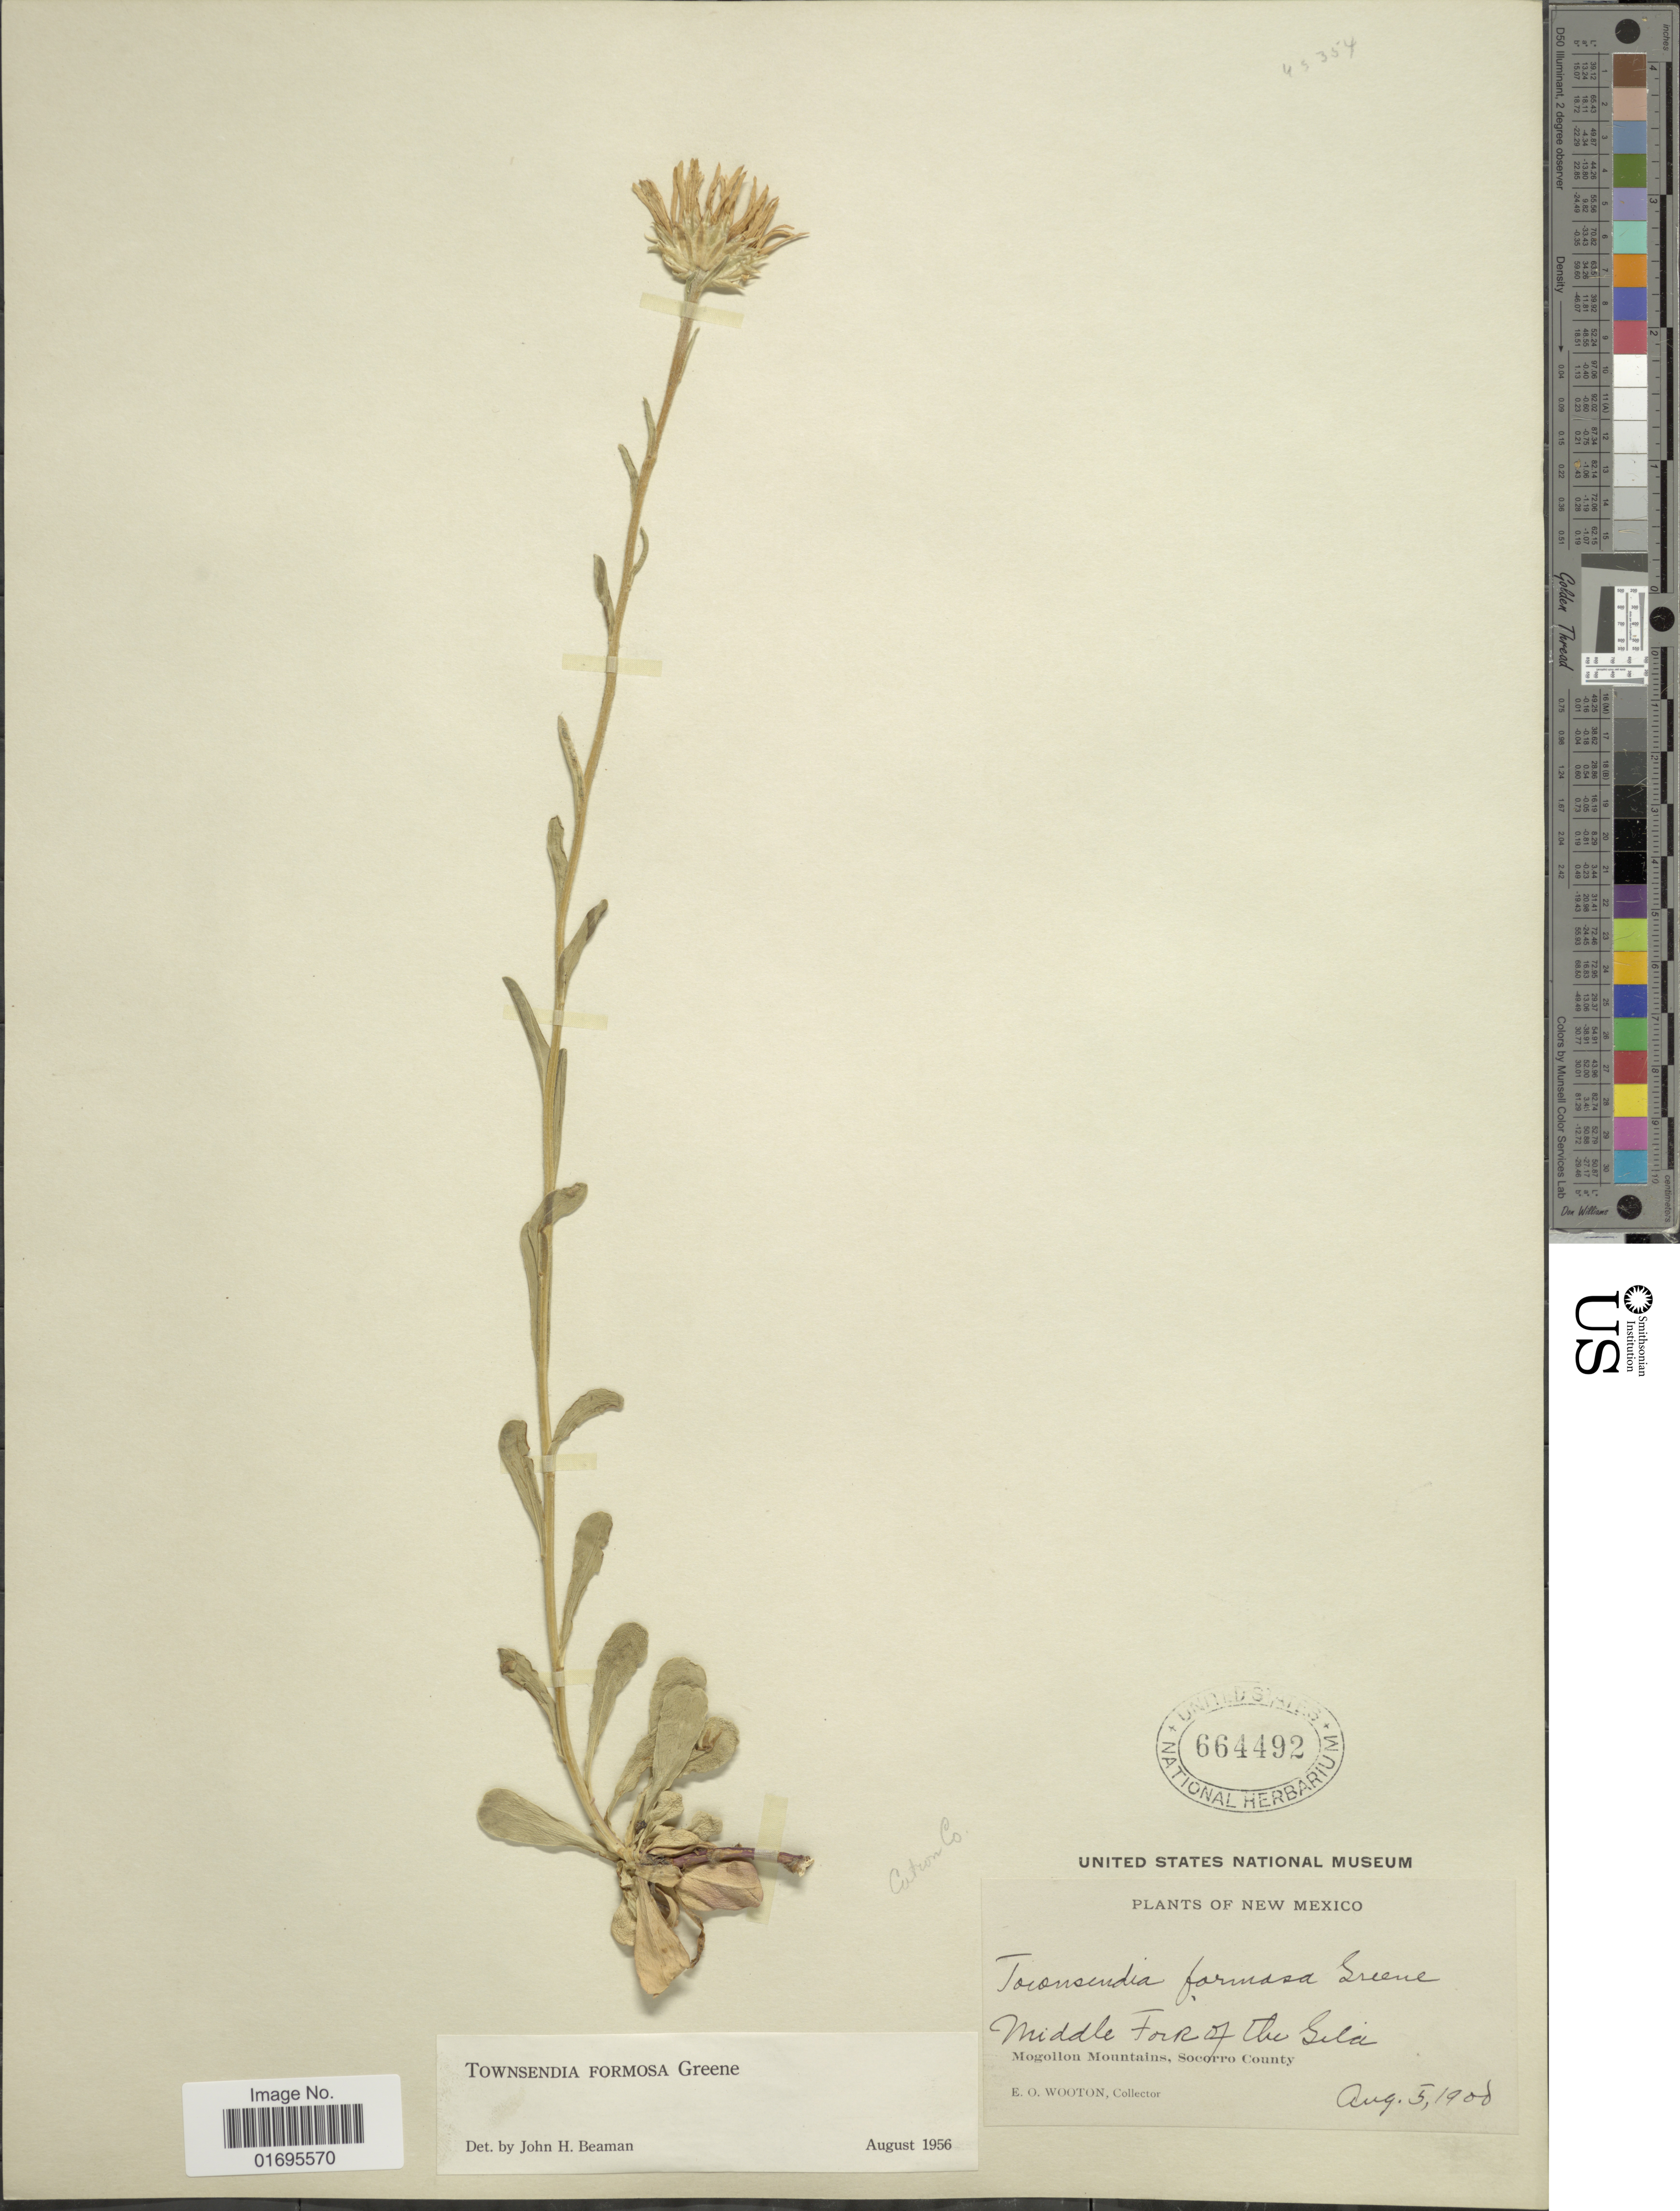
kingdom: Plantae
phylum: Tracheophyta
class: Magnoliopsida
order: Asterales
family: Asteraceae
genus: Townsendia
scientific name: Townsendia formosa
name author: Greene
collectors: E. O. Wooton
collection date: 1900-08-05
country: United States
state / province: New Mexico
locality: Middle Fork of the Gila, Mogollon Mountains, Socorro County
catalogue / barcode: US 664492